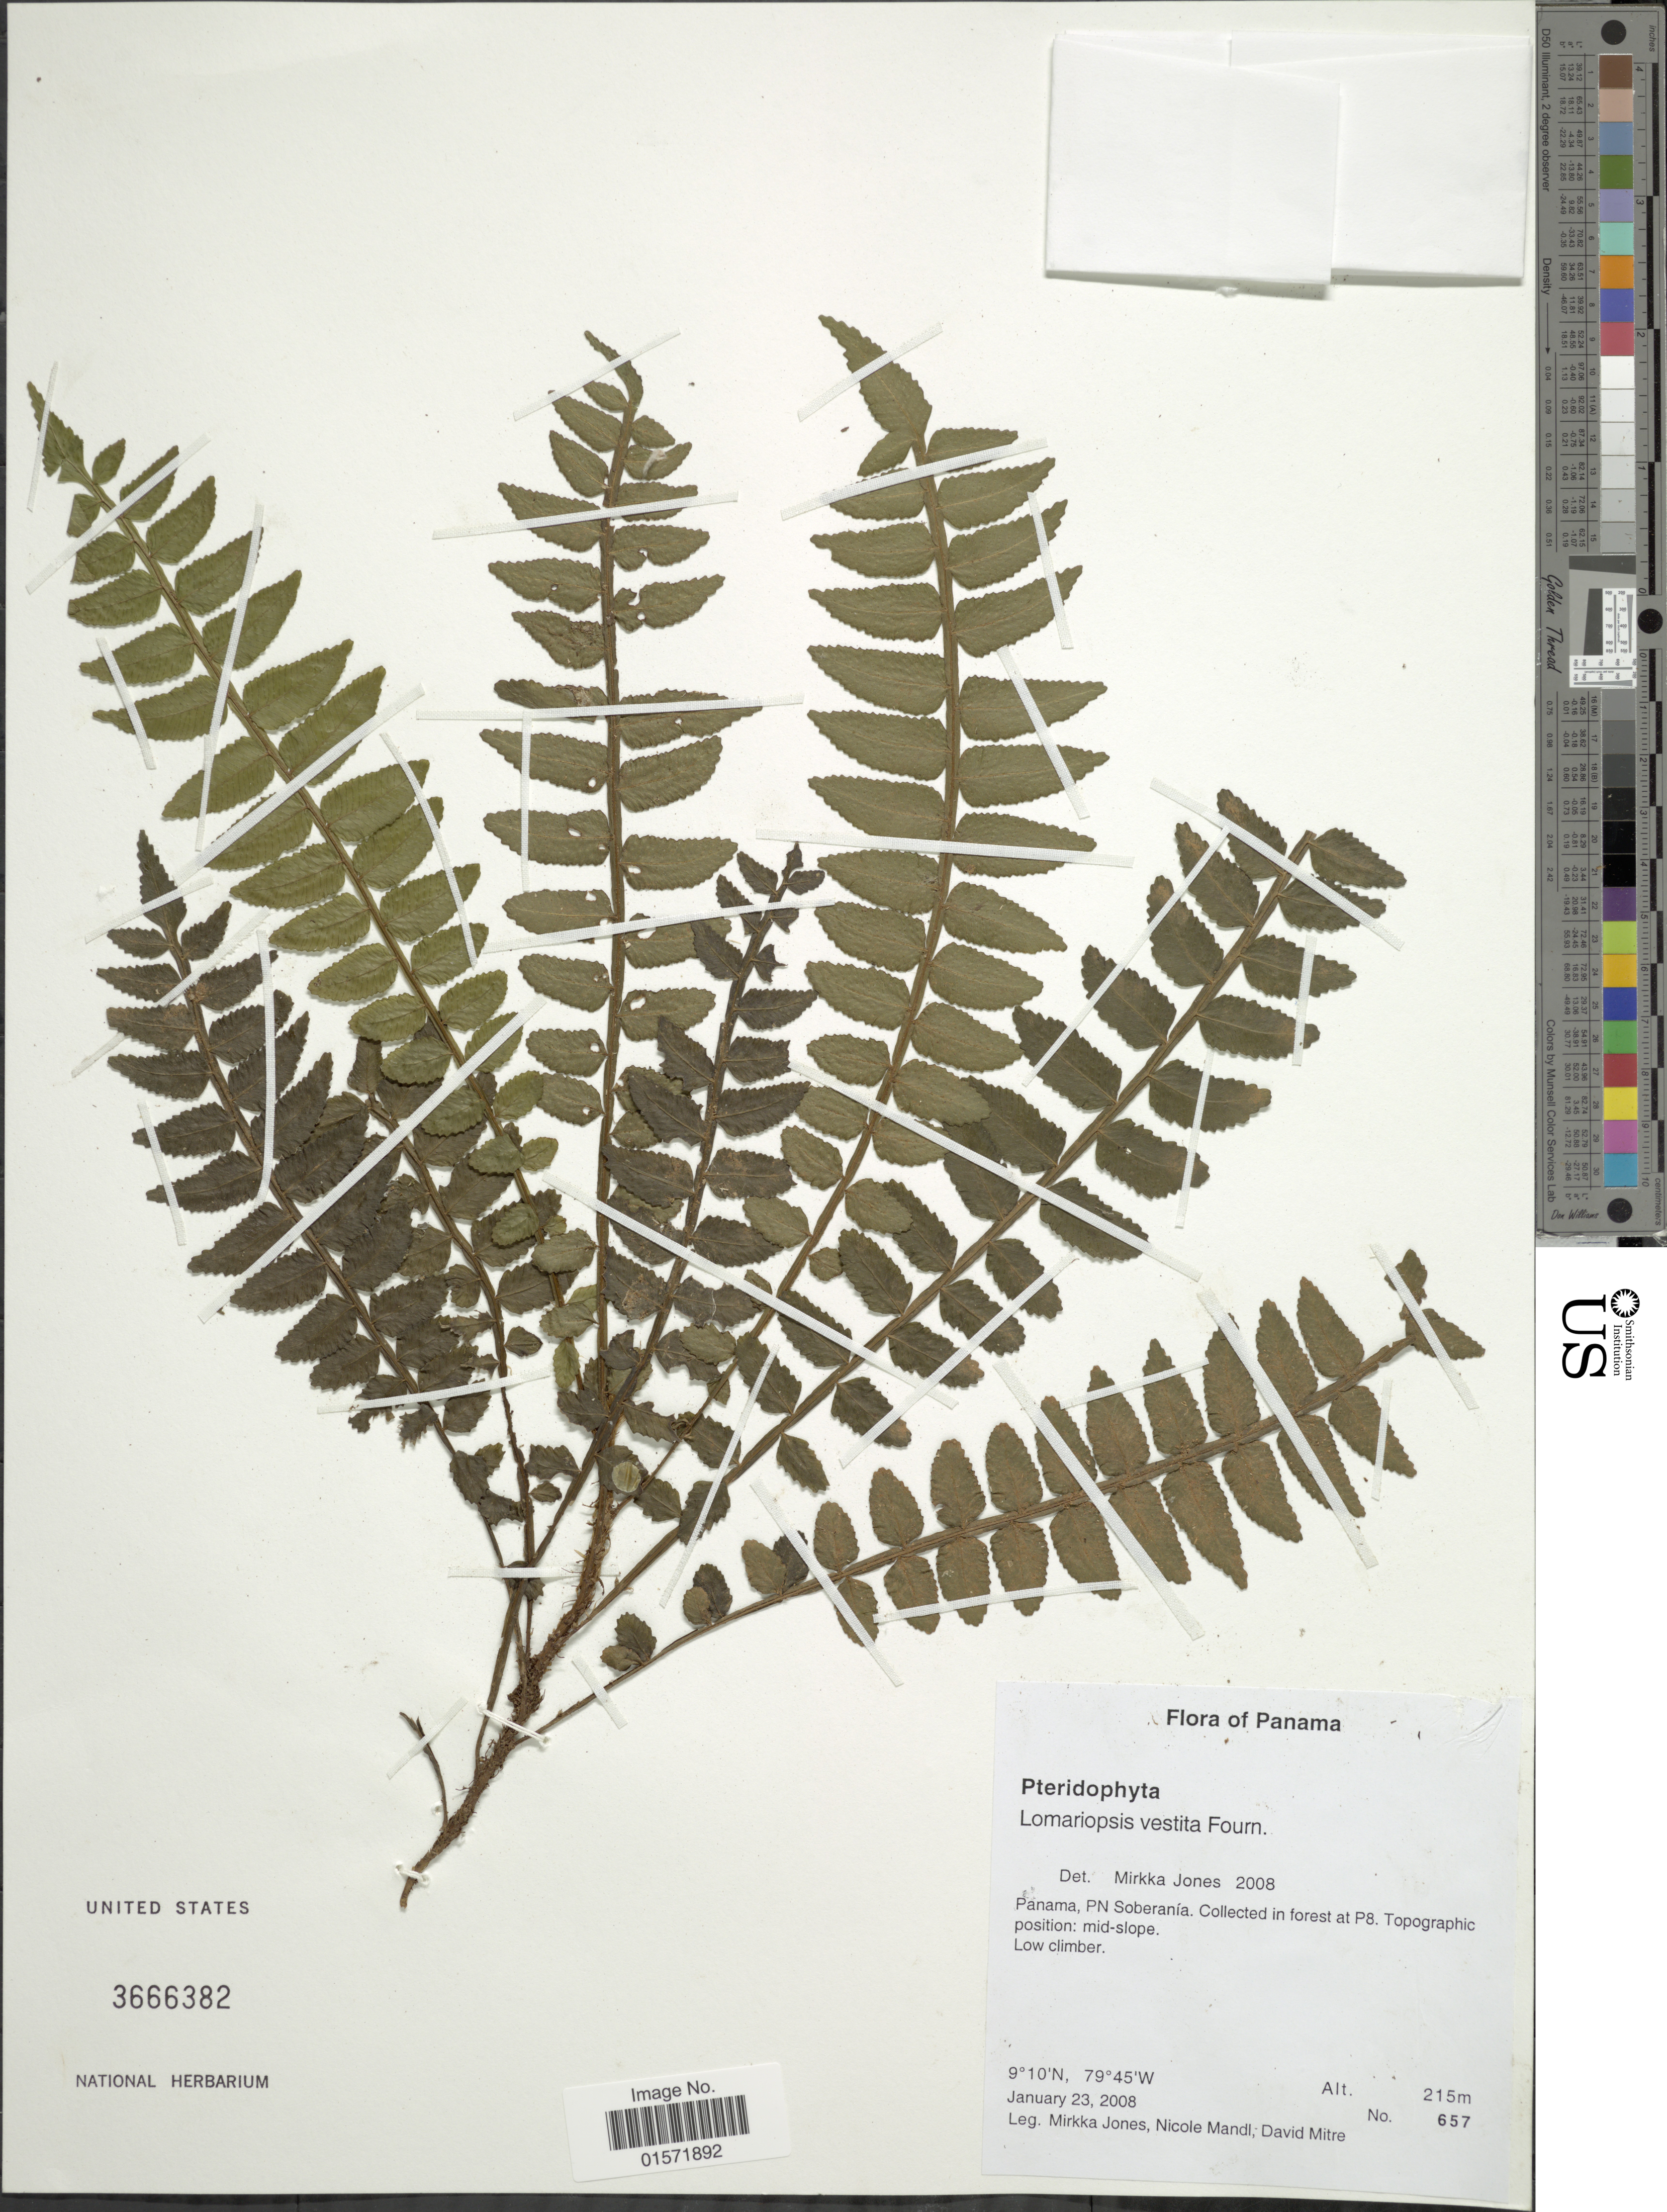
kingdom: Plantae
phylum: Tracheophyta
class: Polypodiopsida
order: Polypodiales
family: Lomariopsidaceae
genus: Lomariopsis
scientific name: Lomariopsis vestita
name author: E. Fourn.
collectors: M. Jones, N. Mandl & D. Mitre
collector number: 657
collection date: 2008-01-23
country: Panama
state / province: Panamá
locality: PN Soberanía, collected in forest at P8, Topographic position: mid-slope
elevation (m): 215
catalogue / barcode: US 3666382